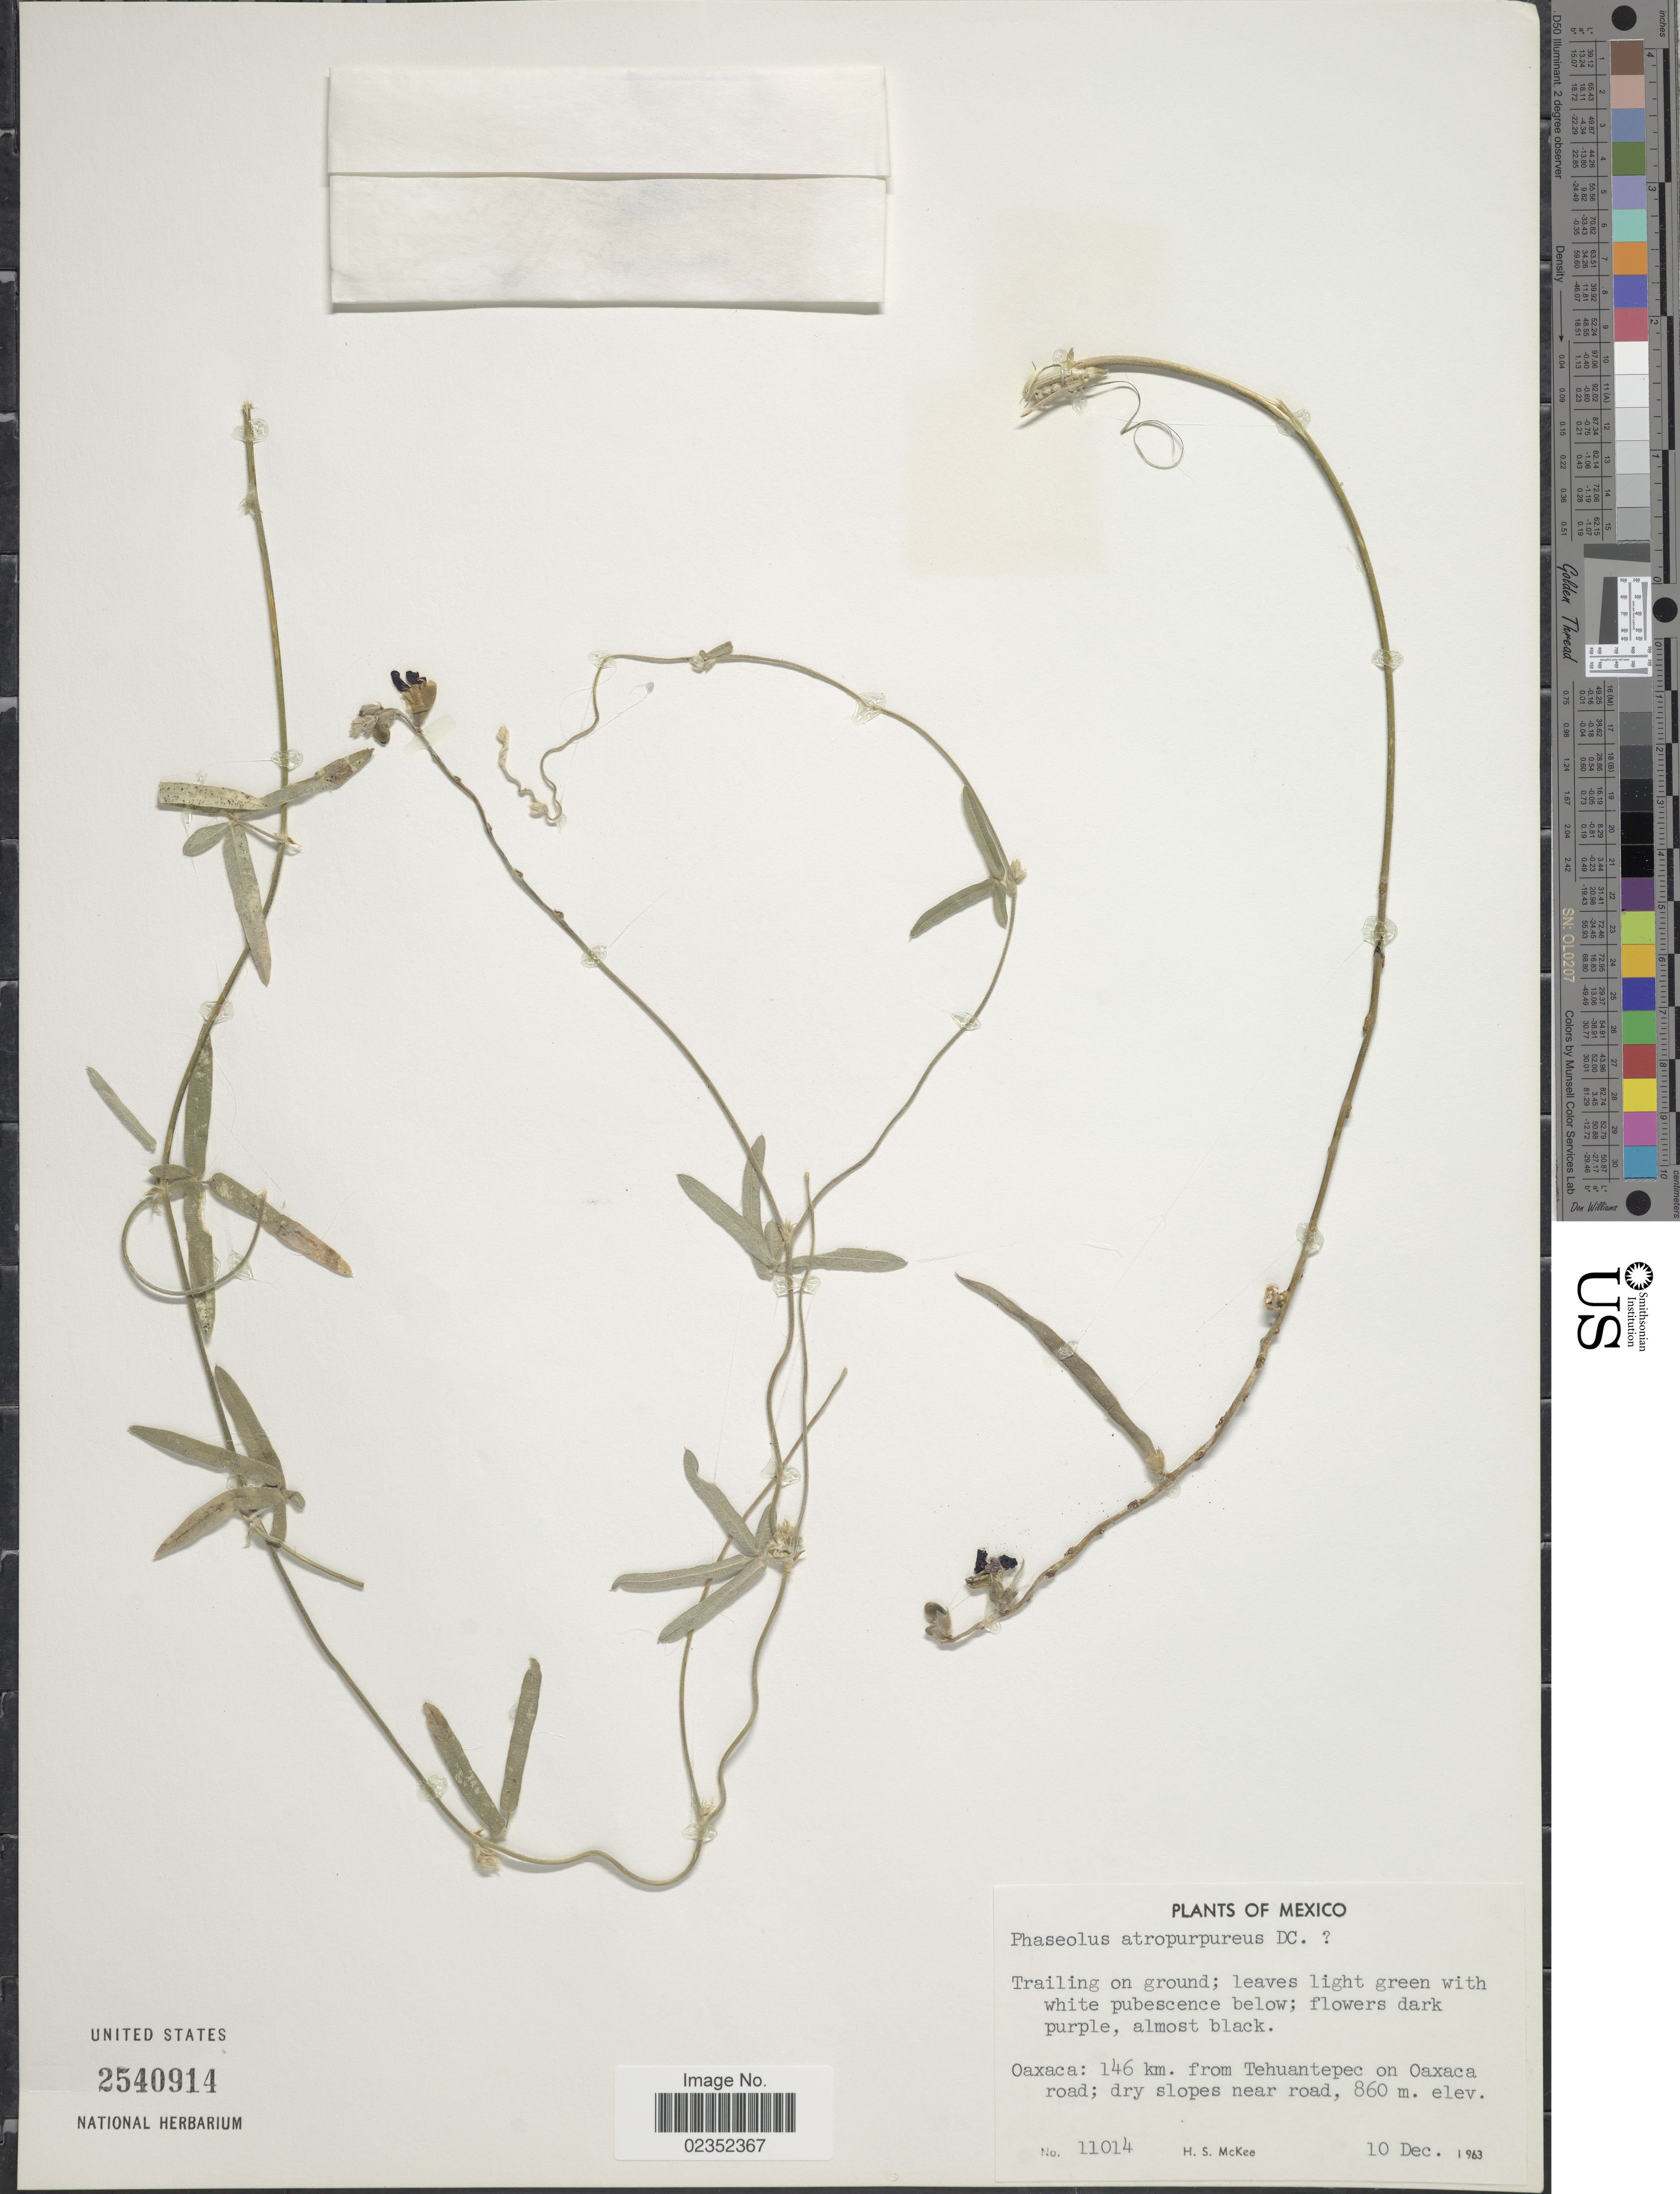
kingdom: Plantae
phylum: Tracheophyta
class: Magnoliopsida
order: Fabales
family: Fabaceae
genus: Macroptilium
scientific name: Macroptilium atropurpureum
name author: (DC.) Urb.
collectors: H. S. McKee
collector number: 11014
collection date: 1963-12-10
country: Mexico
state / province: Oaxaca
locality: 146 km. from Tehuantepec on Oaxaca road; dry slopes near road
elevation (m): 860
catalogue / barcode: US 2540914